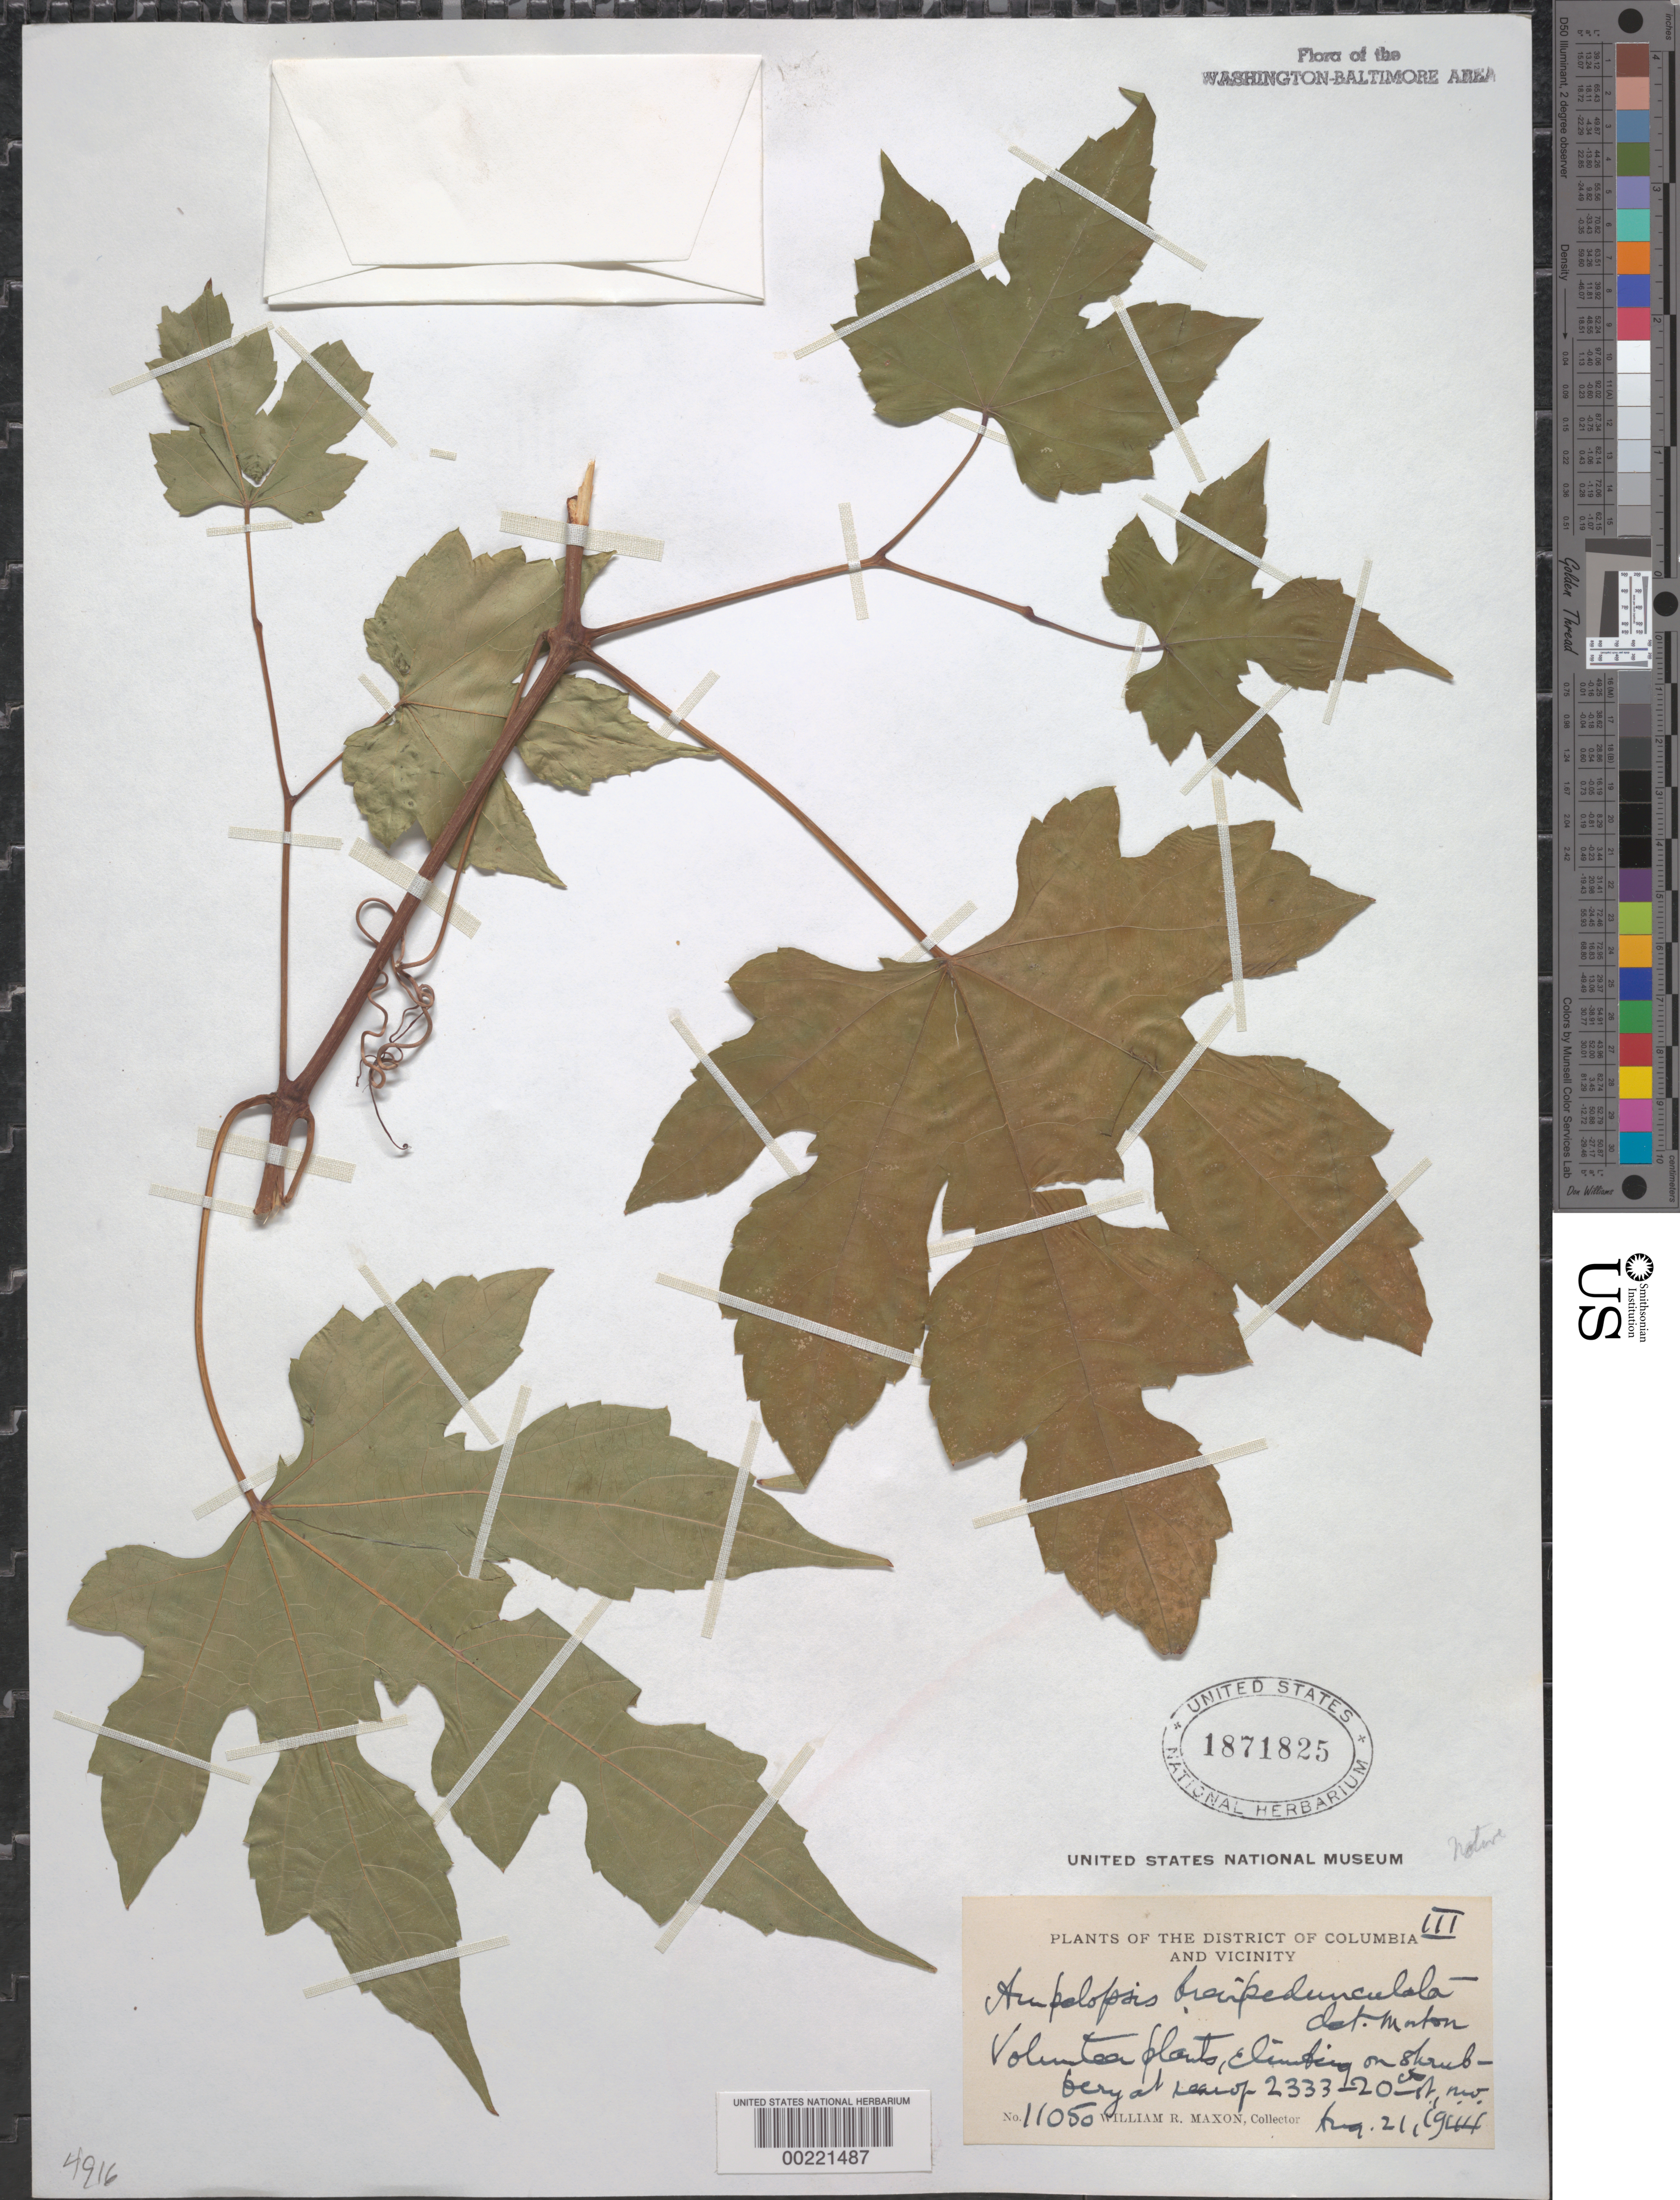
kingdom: Plantae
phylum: Tracheophyta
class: Magnoliopsida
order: Vitales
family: Vitaceae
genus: Ampelopsis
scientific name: Ampelopsis brevipedunculata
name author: (Maxim.) Trautv.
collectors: W. R. Maxon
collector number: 11050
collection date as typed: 21 Aug 1944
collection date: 1944-08-21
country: United States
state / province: District of Columbia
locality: Shrubbery at rear of 2333 20th St NW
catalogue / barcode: US 1871825